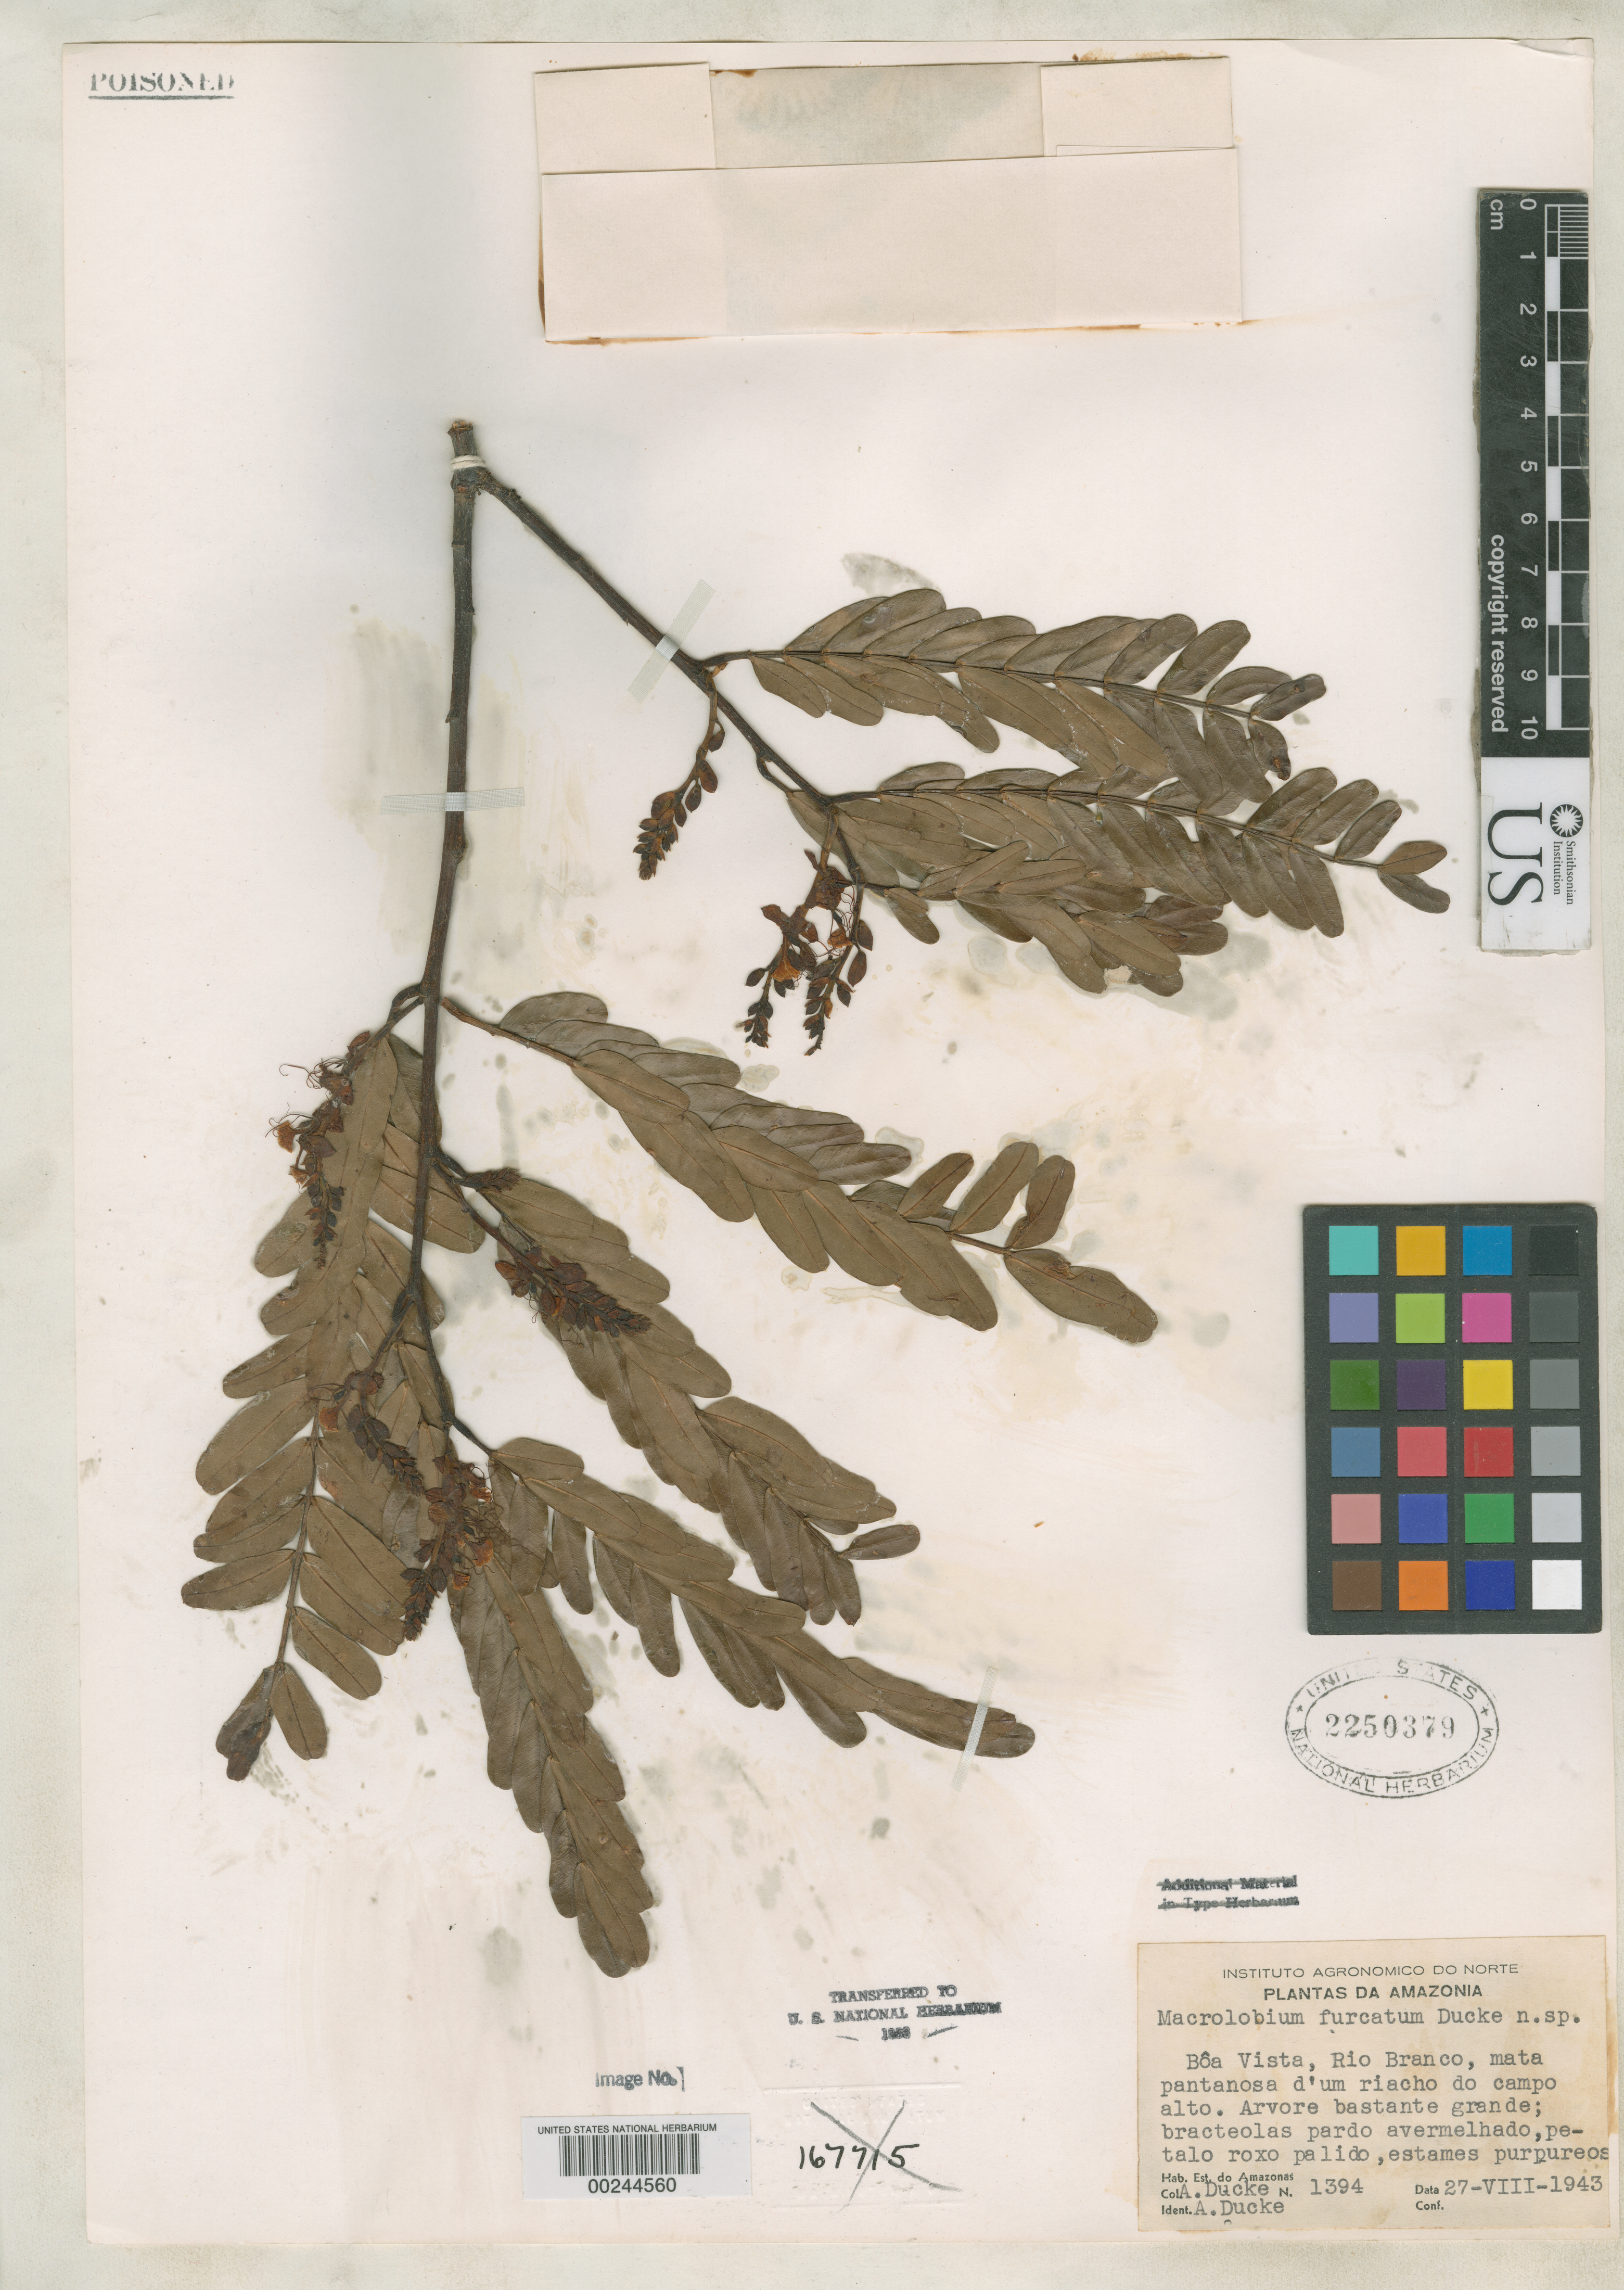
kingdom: Plantae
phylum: Tracheophyta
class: Magnoliopsida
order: Fabales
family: Fabaceae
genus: Macrolobium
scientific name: Macrolobium furcatum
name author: Ducke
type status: Isotype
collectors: A. Ducke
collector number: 1394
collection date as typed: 27 Aug 1943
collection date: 1943-08-27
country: Brazil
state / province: Amazonas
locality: Bôa Vista, Rio Branco.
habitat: Mata pantanosa d'um riacho do campo alto.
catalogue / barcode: US 2250379